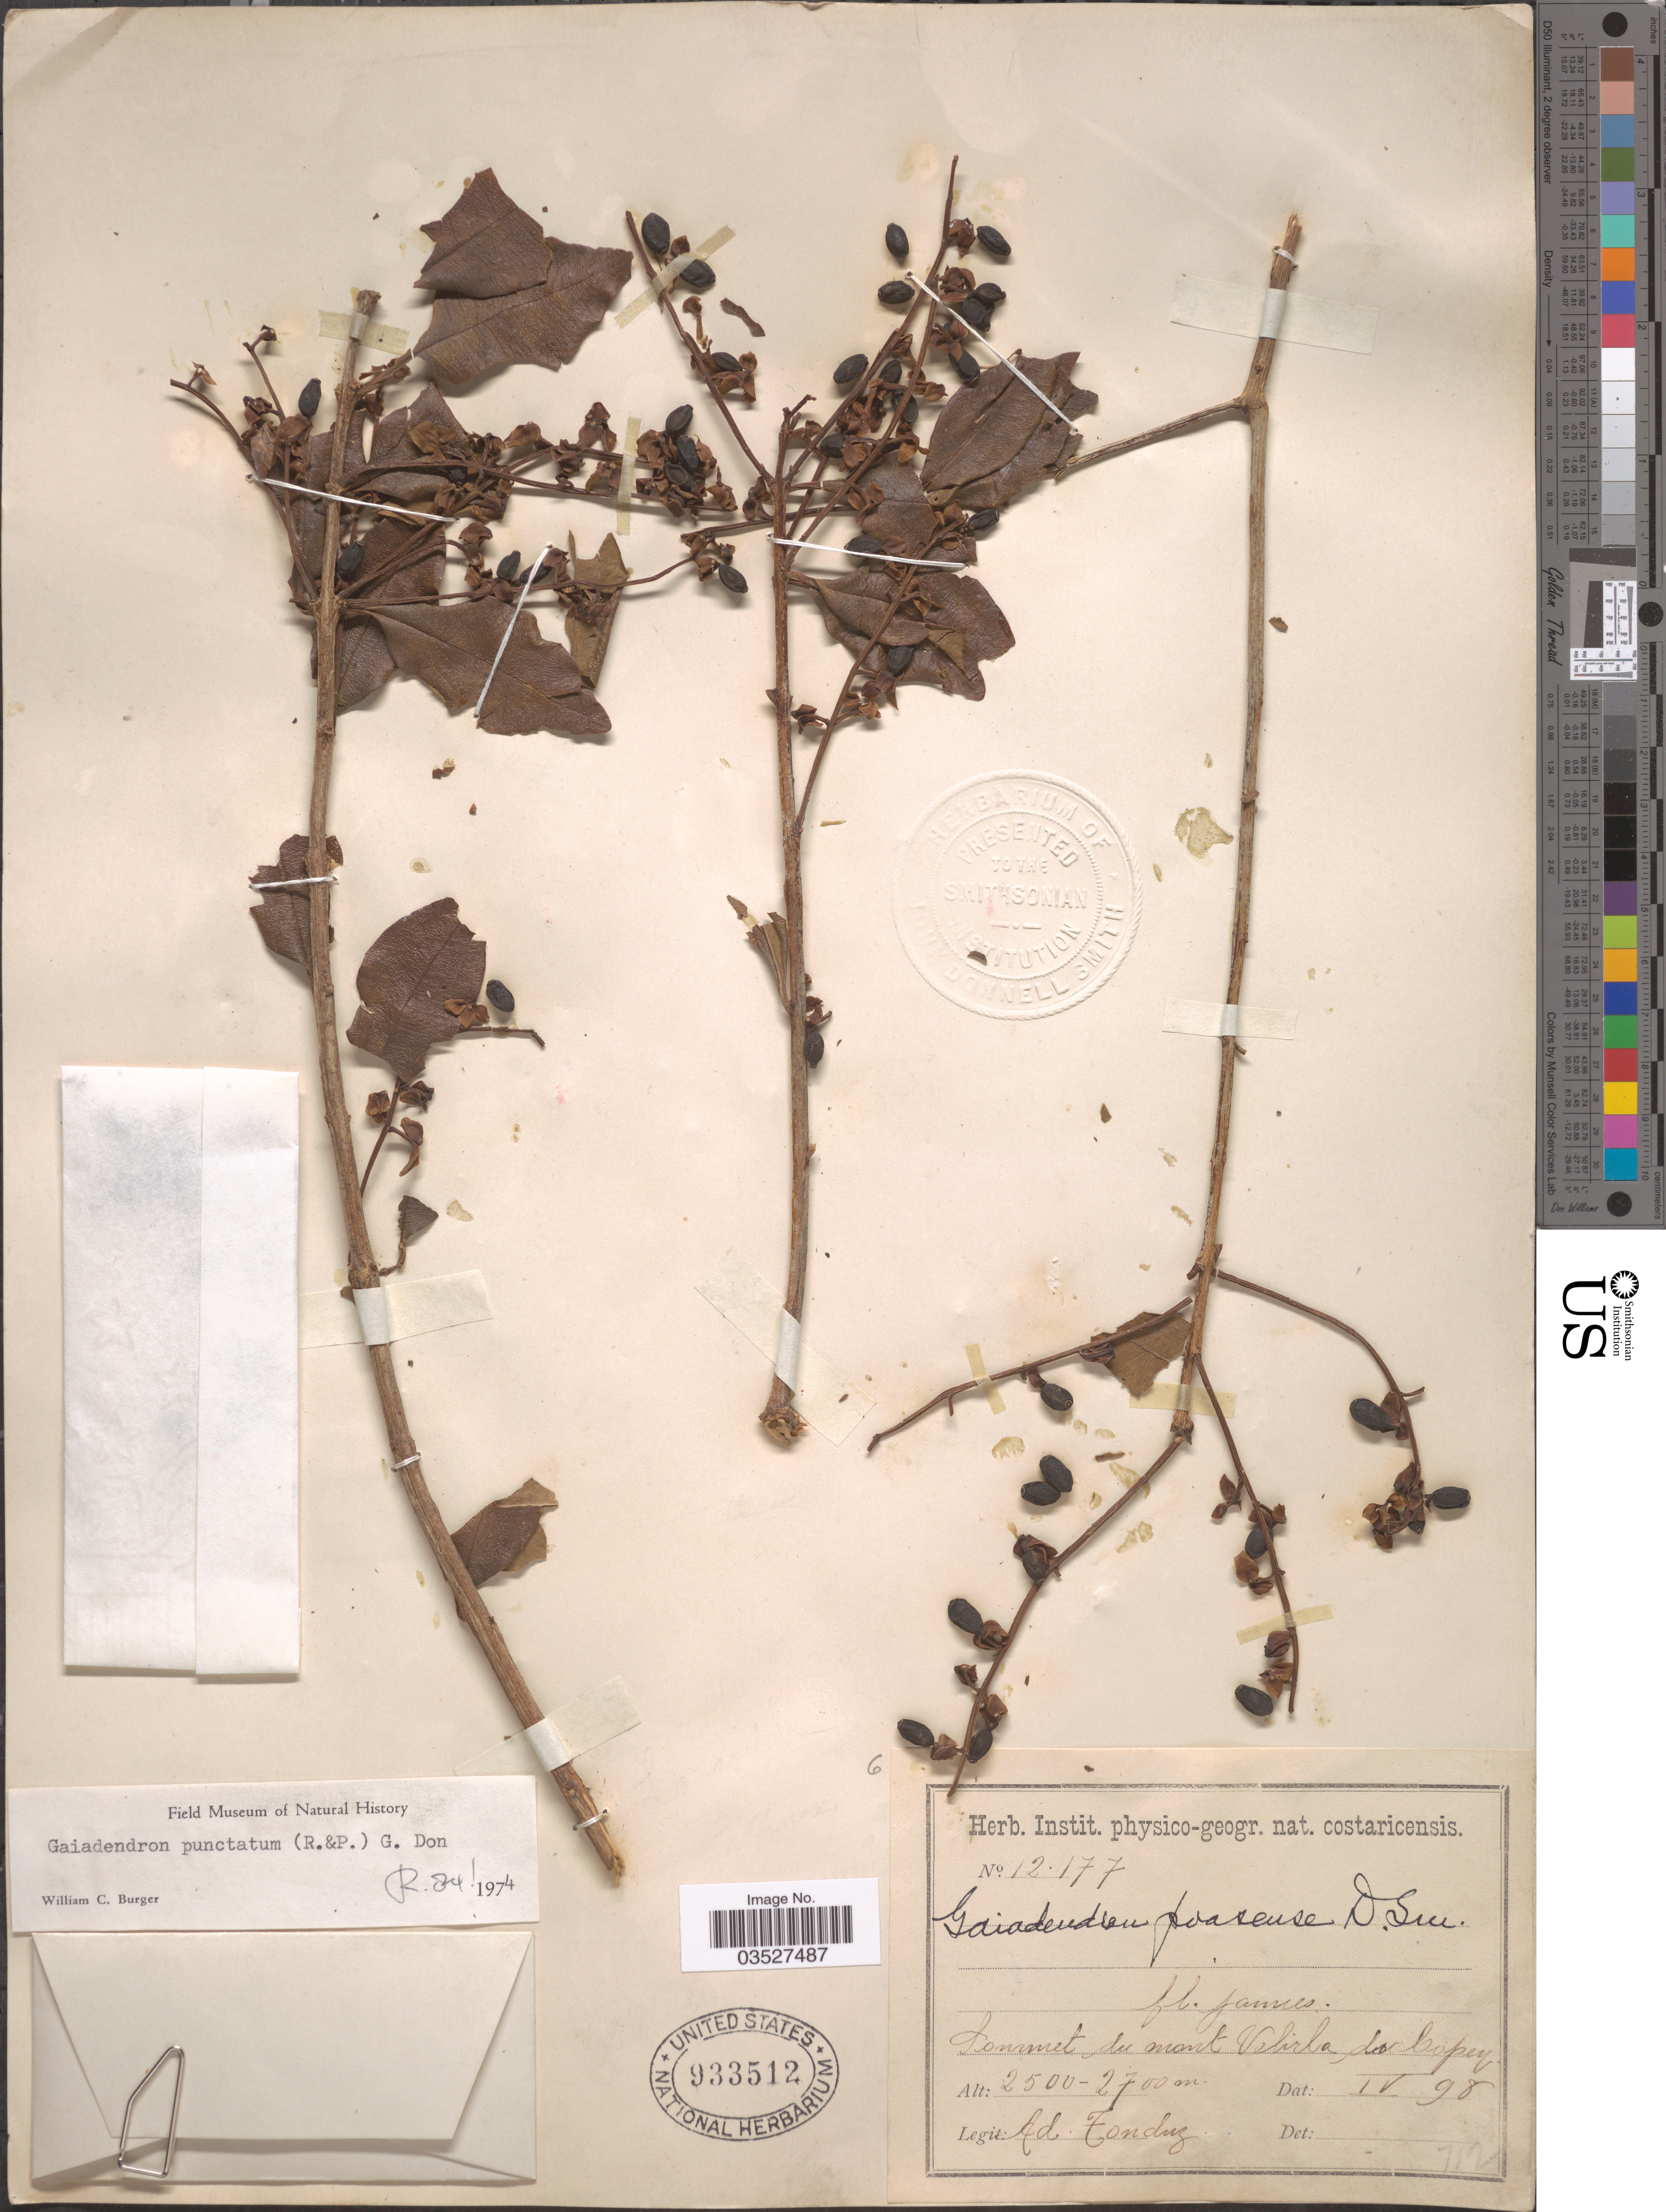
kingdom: Plantae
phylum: Tracheophyta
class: Magnoliopsida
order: Santalales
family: Loranthaceae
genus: Gaiadendron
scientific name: Gaiadendron punctatum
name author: (Ruiz & Pav.) G. Don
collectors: A. Tonduz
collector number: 12177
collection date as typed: Transcribed d/m/y: /5/98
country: Costa Rica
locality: Sommet du mont Velirla du Copey.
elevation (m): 2500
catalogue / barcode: US 933512